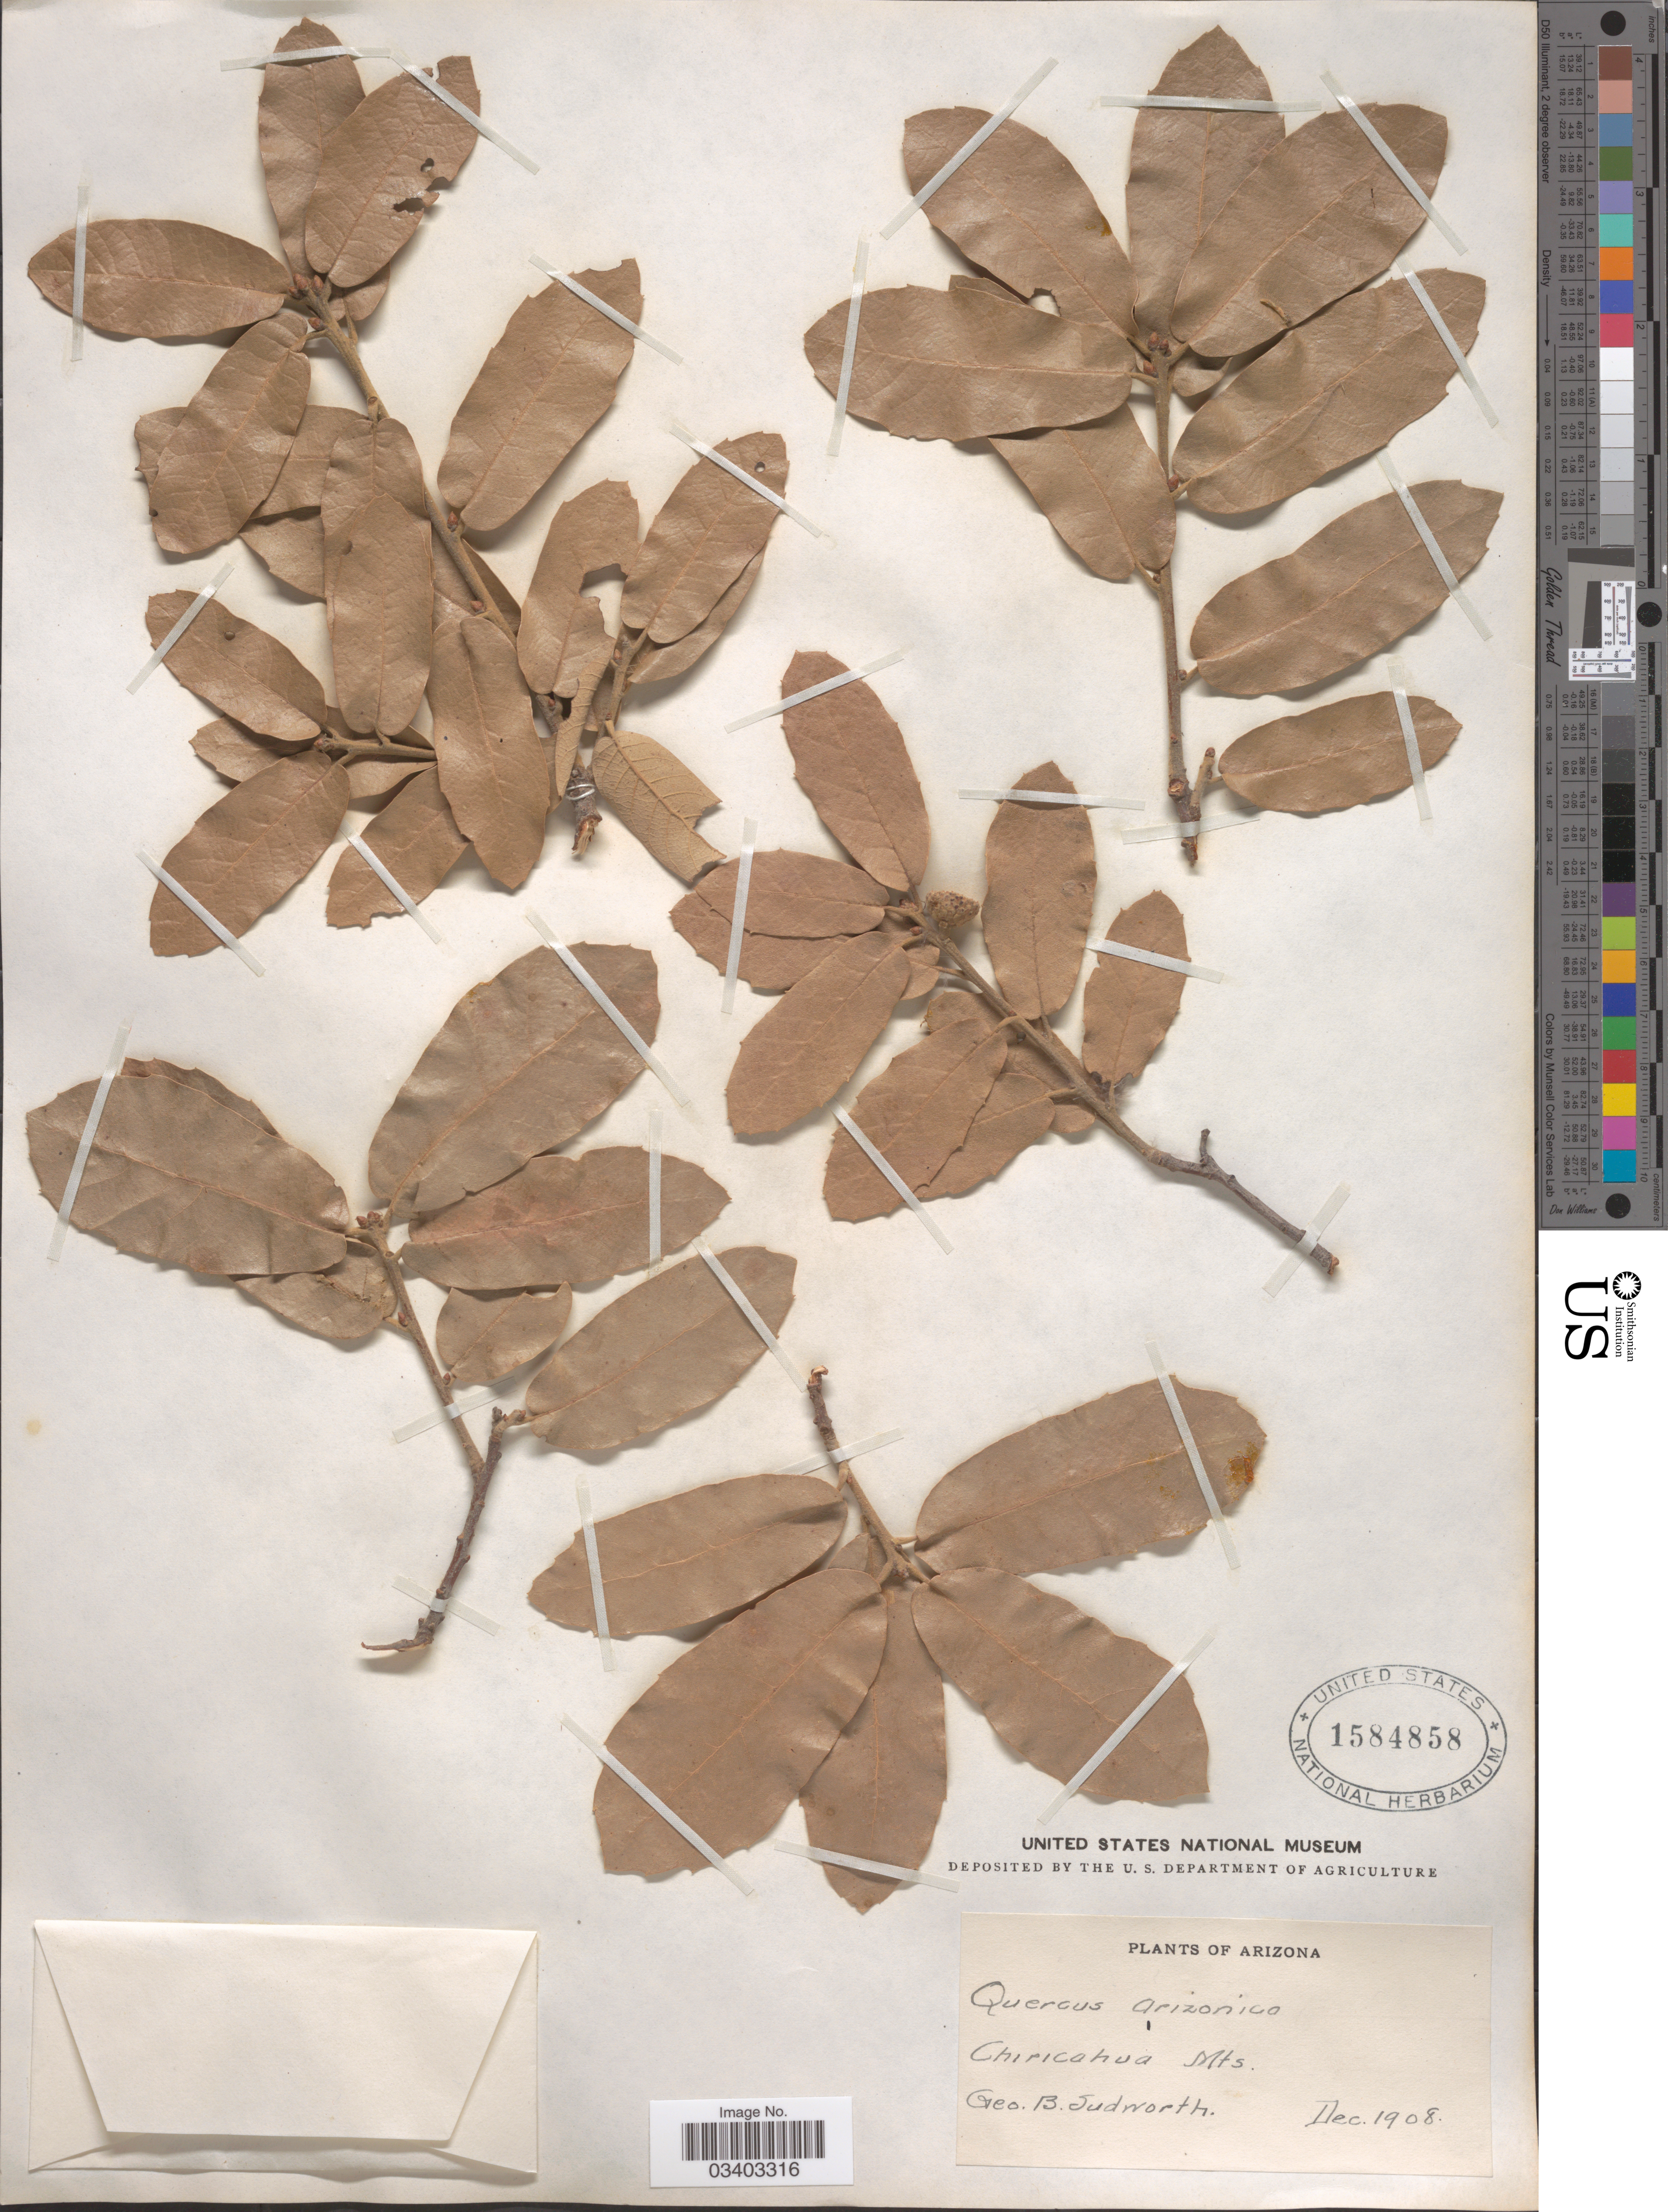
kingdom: Plantae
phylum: Tracheophyta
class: Magnoliopsida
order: Fagales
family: Fagaceae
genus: Quercus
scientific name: Quercus arizonica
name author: Sarg.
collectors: G. B. Sudworth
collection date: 1908-12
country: United States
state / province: Arizona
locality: Chiricahua Mts.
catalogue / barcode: US 1584858